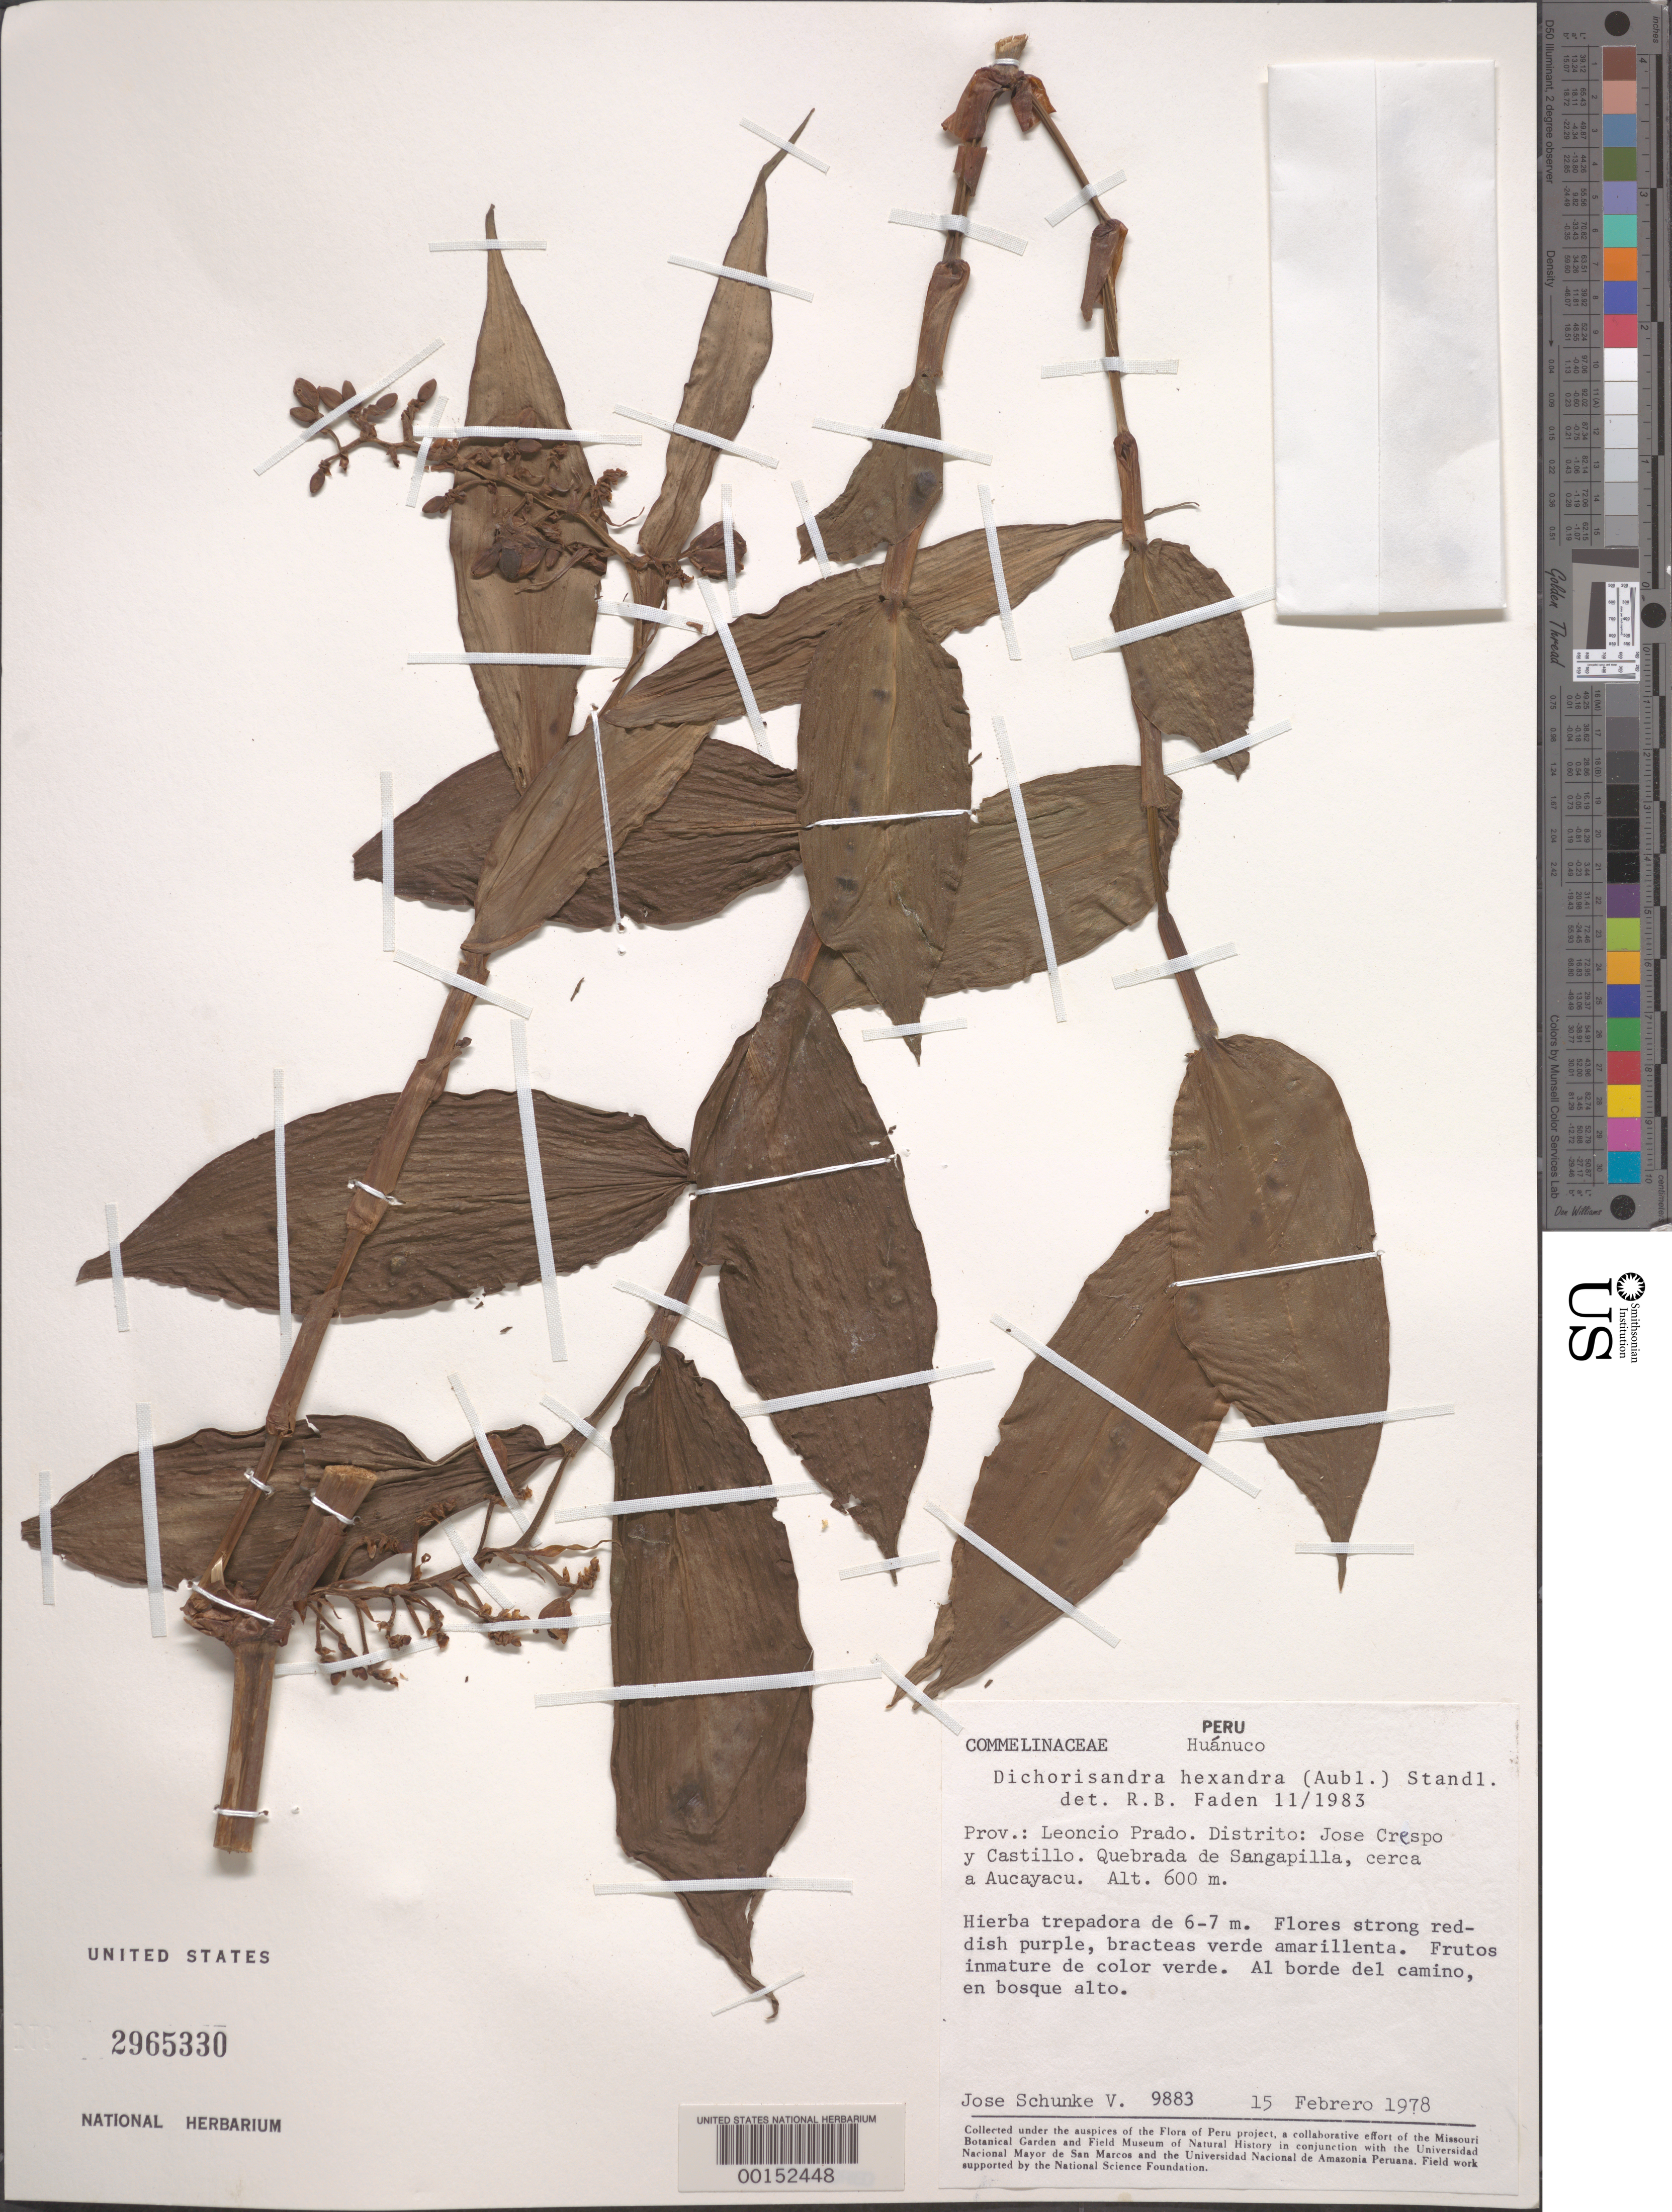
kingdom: Plantae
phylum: Tracheophyta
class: Liliopsida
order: Commelinales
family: Commelinaceae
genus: Dichorisandra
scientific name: Dichorisandra hexandra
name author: (Aubl.) Standl.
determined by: Faden, Robert B., (US), Smithsonian Institution - National Museum of Natural History (UNITED STATES)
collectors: J. Schunke Vigo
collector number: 9883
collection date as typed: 15 Feb 1978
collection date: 1978-02-15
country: Peru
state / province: Huánuco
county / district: Leoncio Prado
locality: José Crespo, Quebrada de Sangapilla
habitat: Low forest, roadside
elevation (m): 600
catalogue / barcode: US 2965330